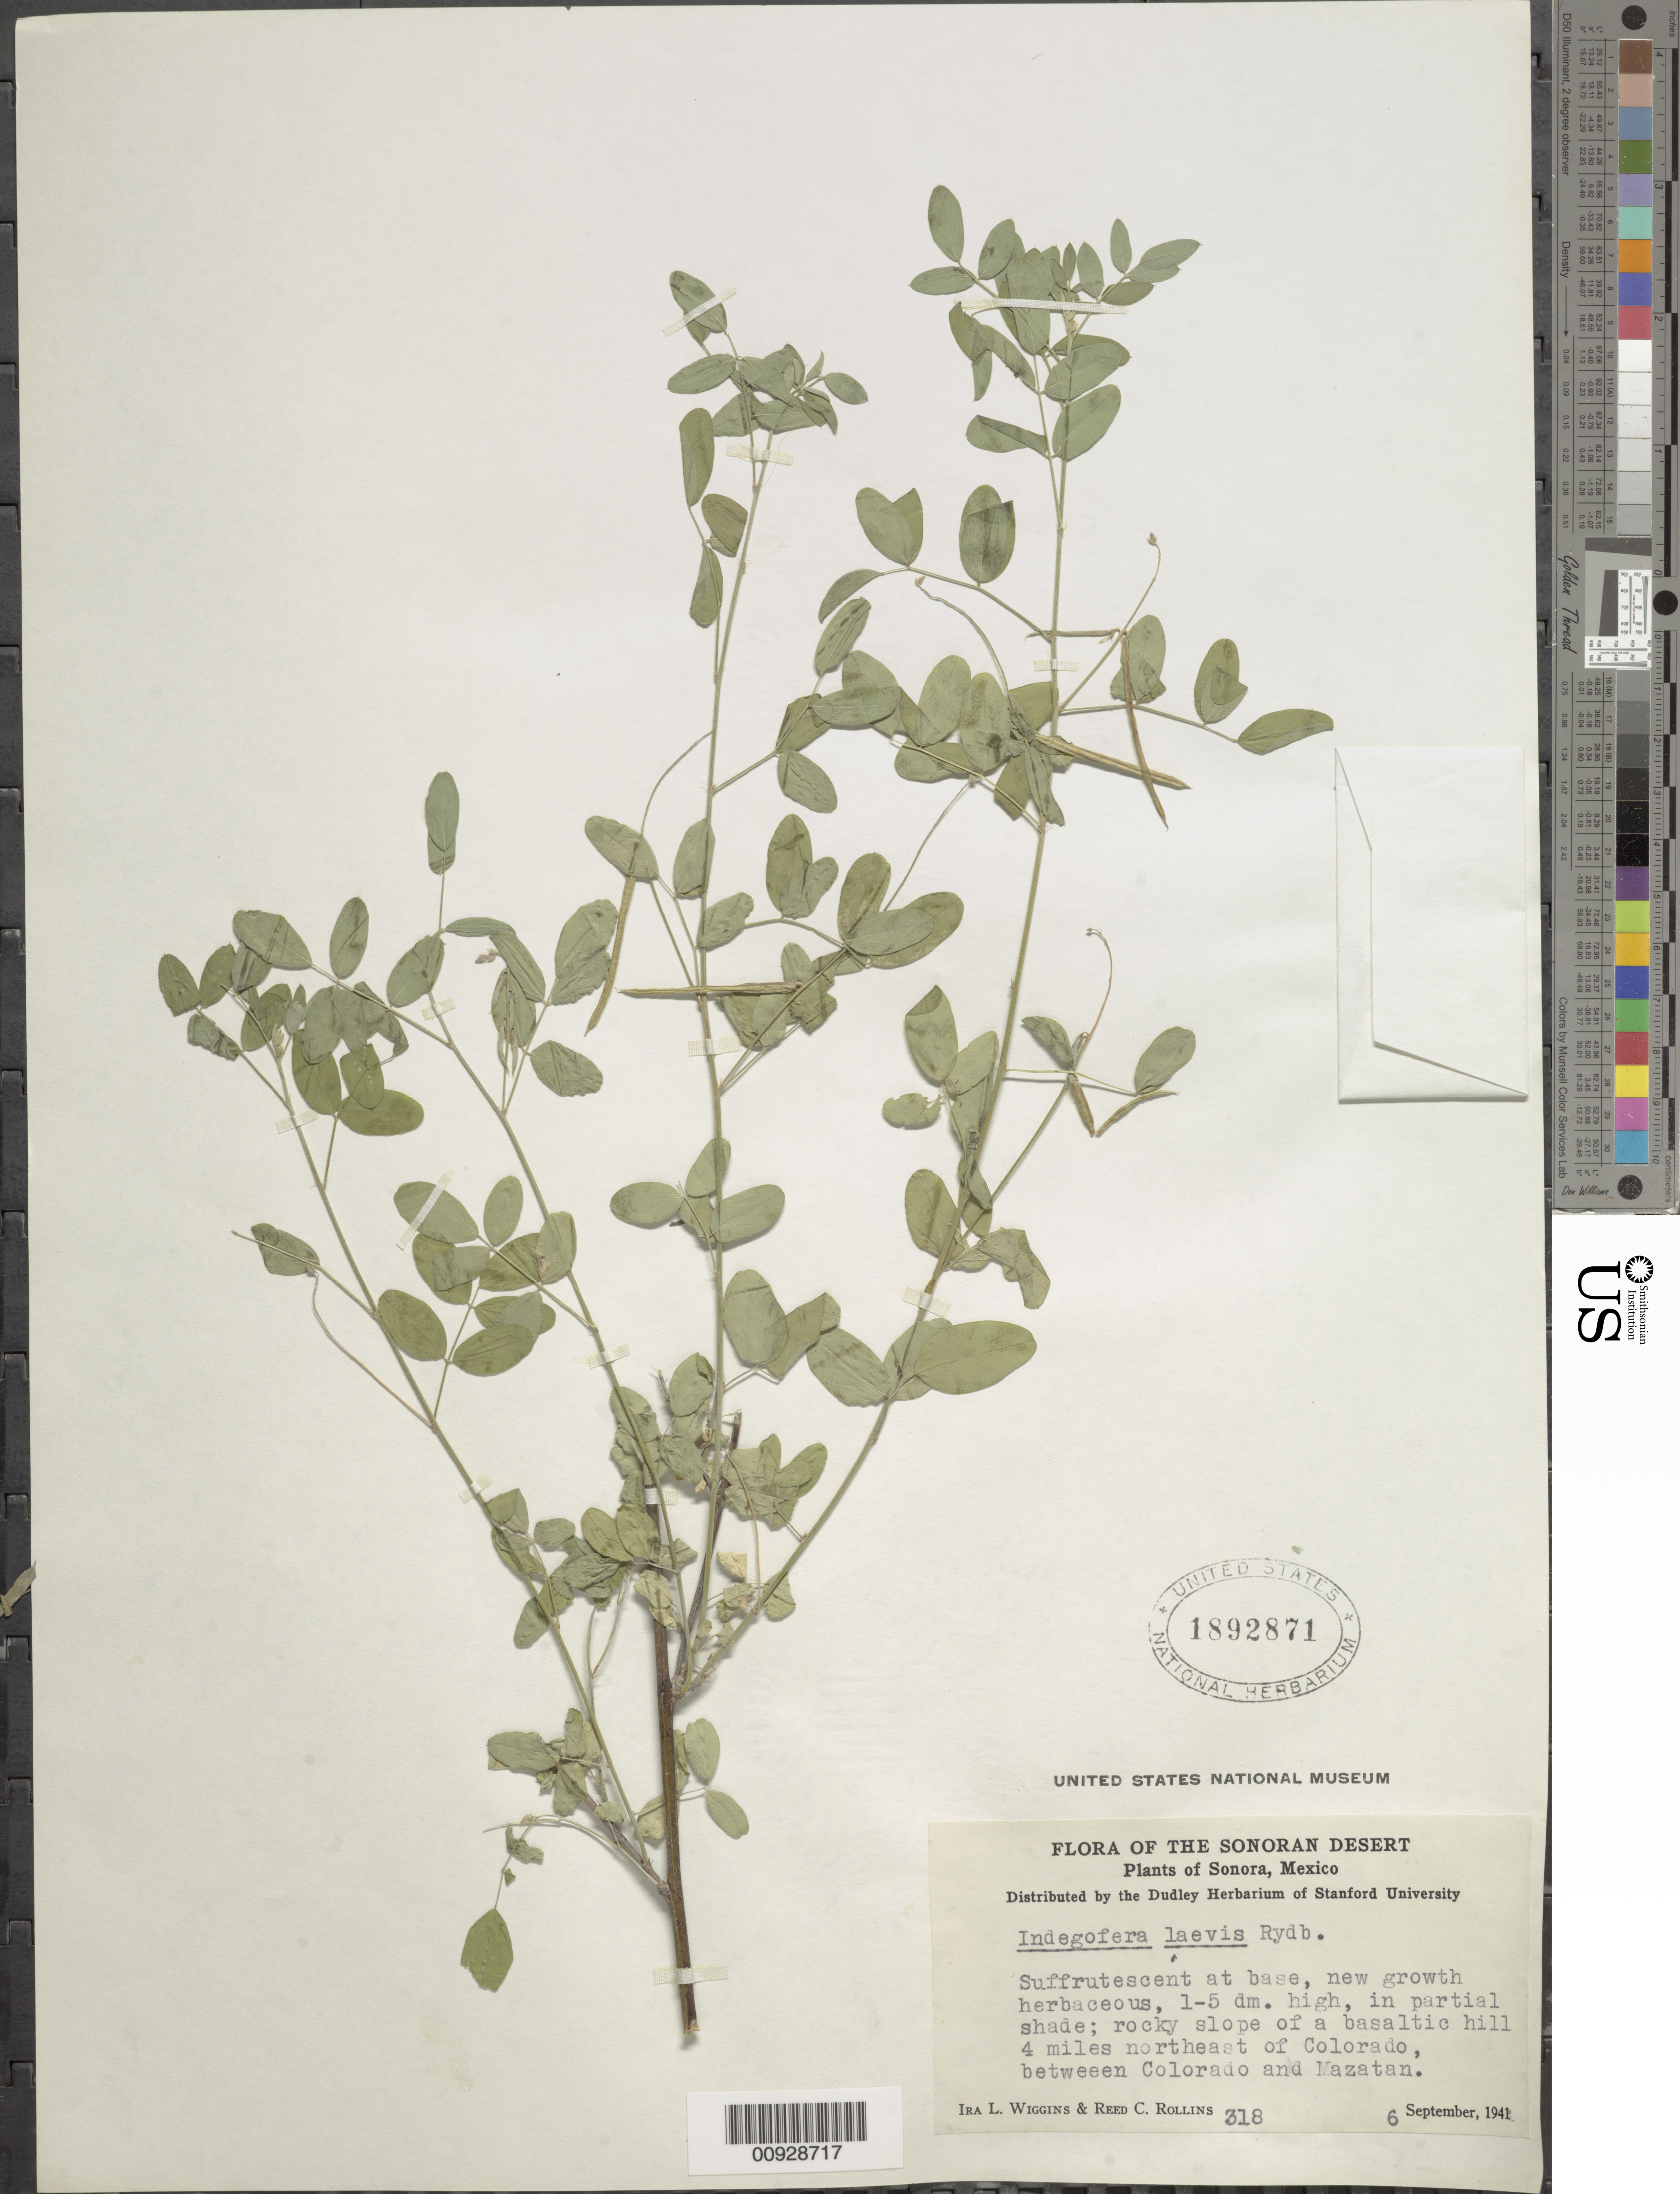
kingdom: Plantae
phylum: Tracheophyta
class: Magnoliopsida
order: Fabales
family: Fabaceae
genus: Indigofera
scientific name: Indigofera laevis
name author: Rydb.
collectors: I. L. Wiggins & R. C. Rollins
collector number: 318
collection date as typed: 06 Sep 1941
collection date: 1941-09-06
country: Mexico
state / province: Sonora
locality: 4 miles northeast of Colorado, between Colorado and Mazatan.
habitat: In partial shade; rocky slope of a basaltic hill.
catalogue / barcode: US 1892871